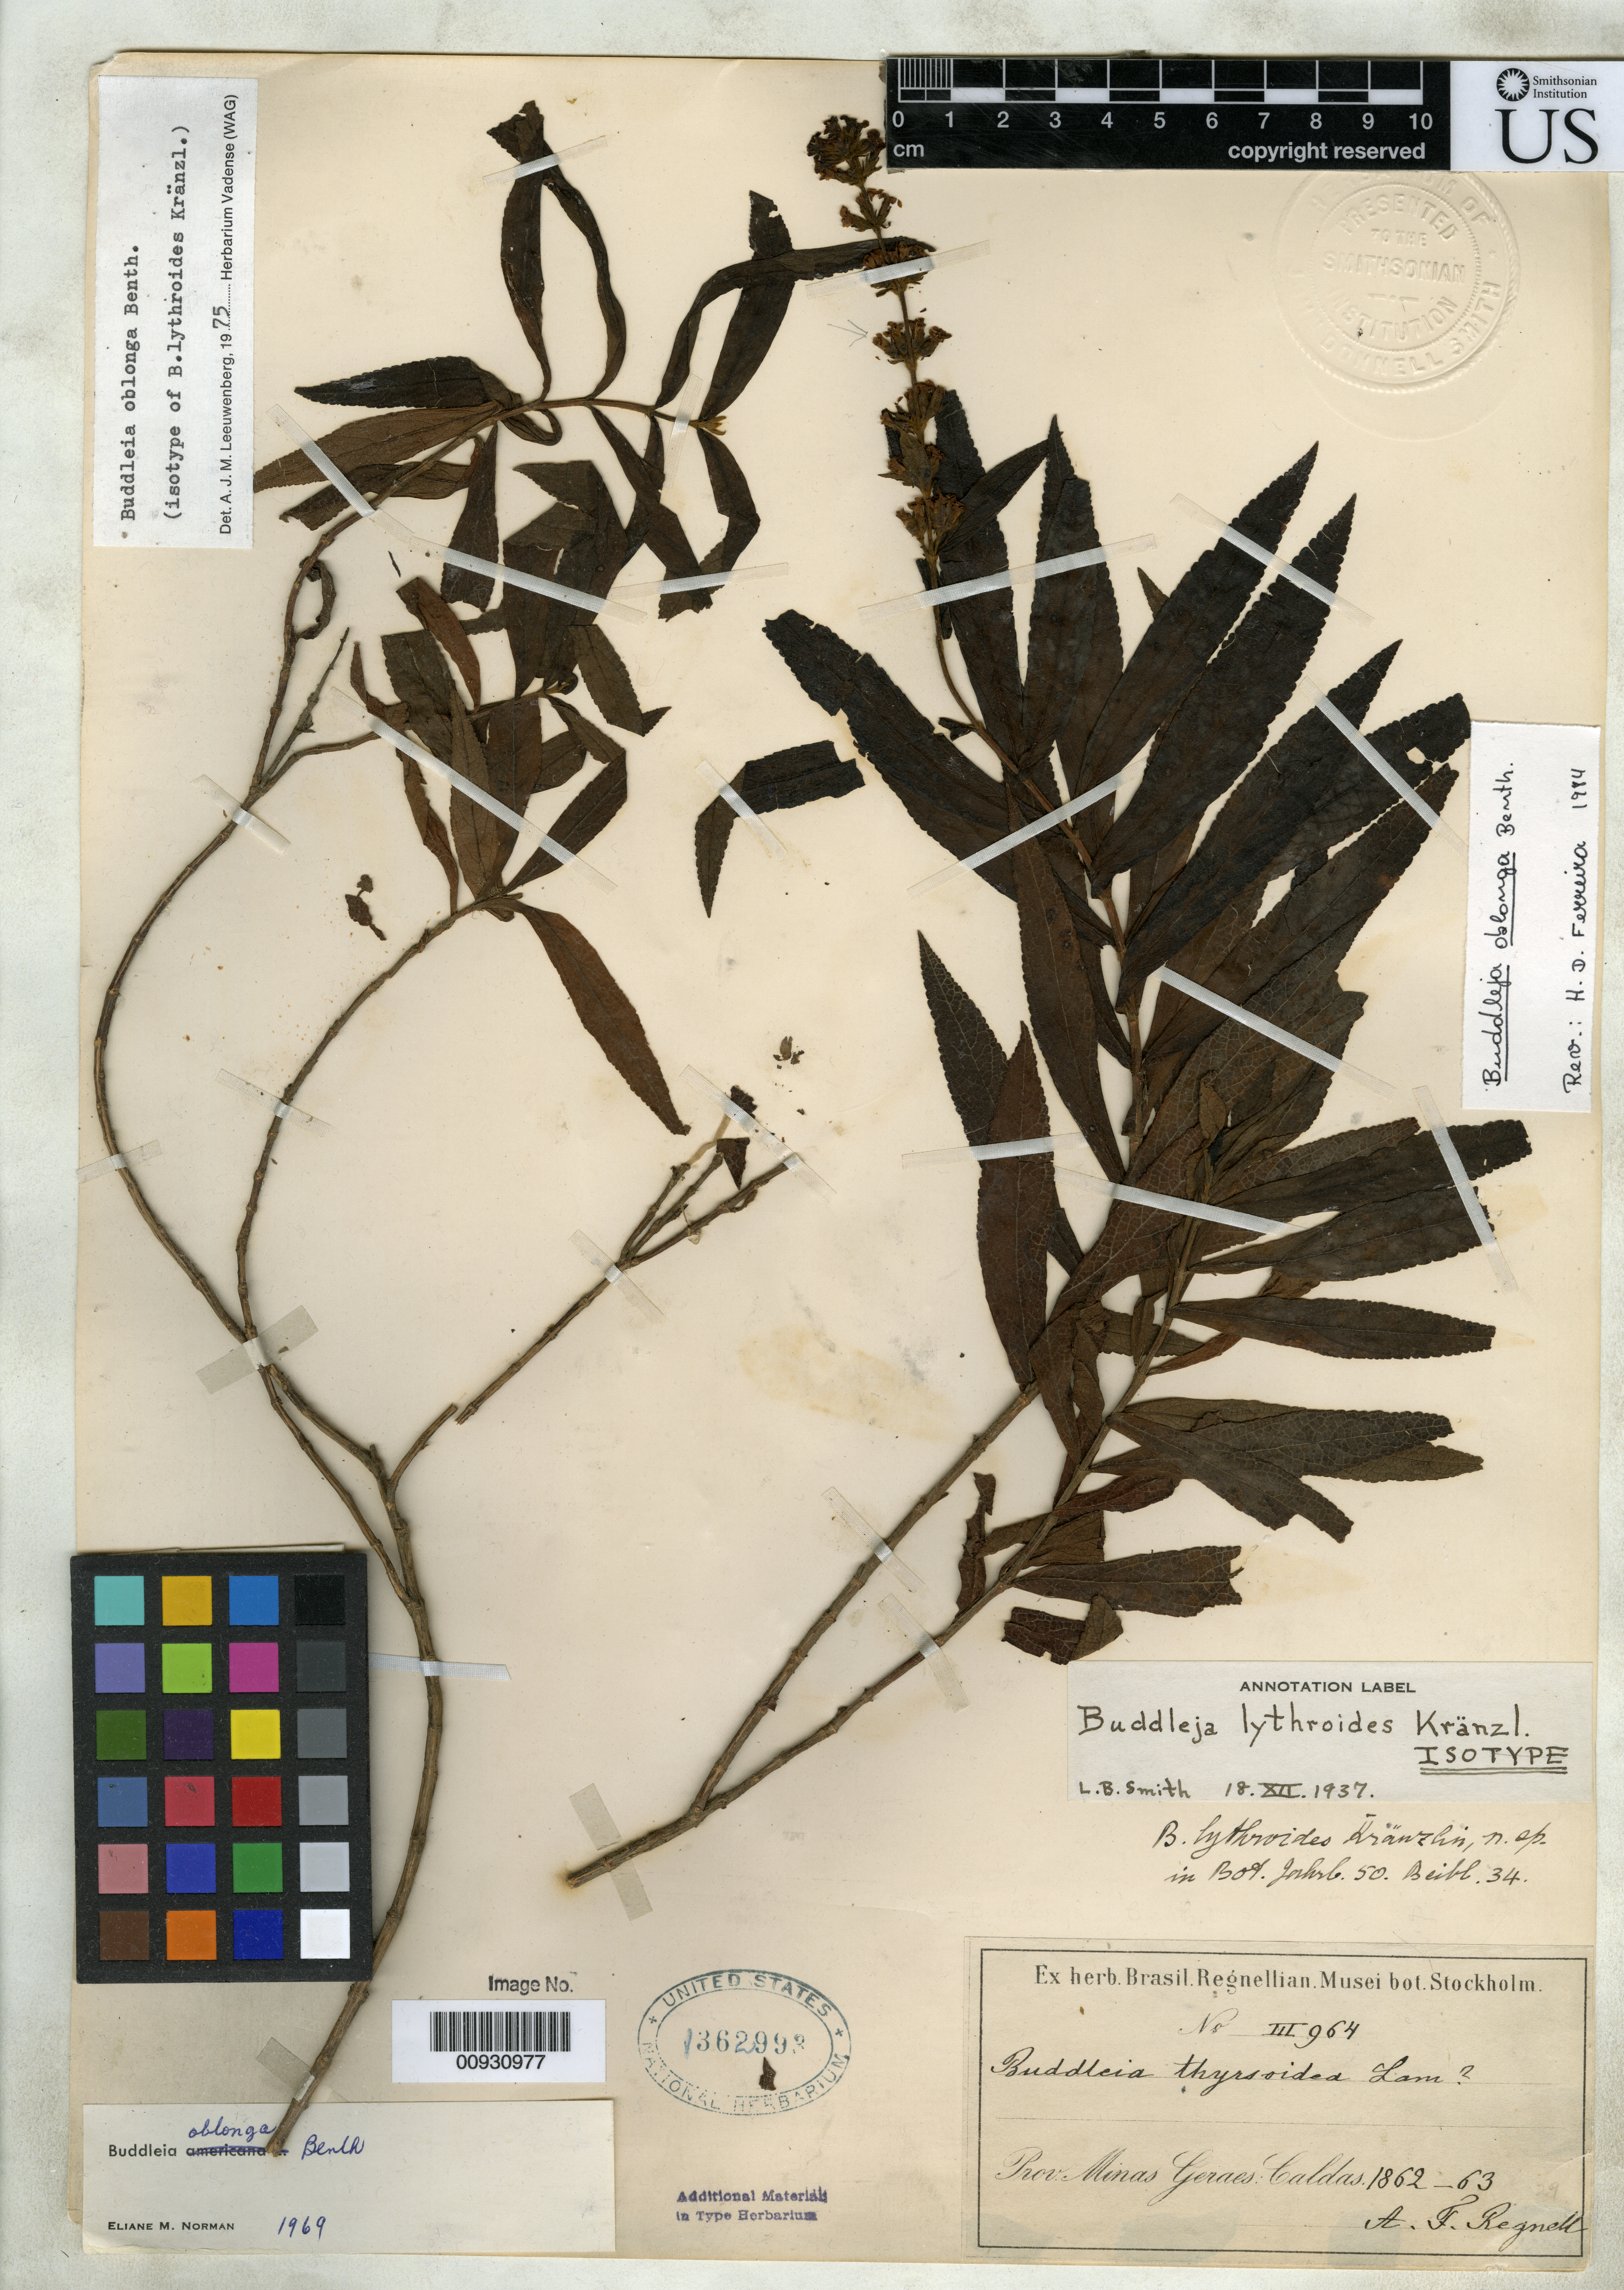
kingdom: Plantae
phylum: Tracheophyta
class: Magnoliopsida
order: Lamiales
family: Scrophulariaceae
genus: Buddleja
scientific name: Buddleja lythroides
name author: Kraenzl.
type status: Isotype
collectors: A. F. Regnell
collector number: III 964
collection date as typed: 1862 to -- --- 1863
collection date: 1862/1863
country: Brazil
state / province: Minas Gerais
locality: Caldas.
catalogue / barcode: US 1362993